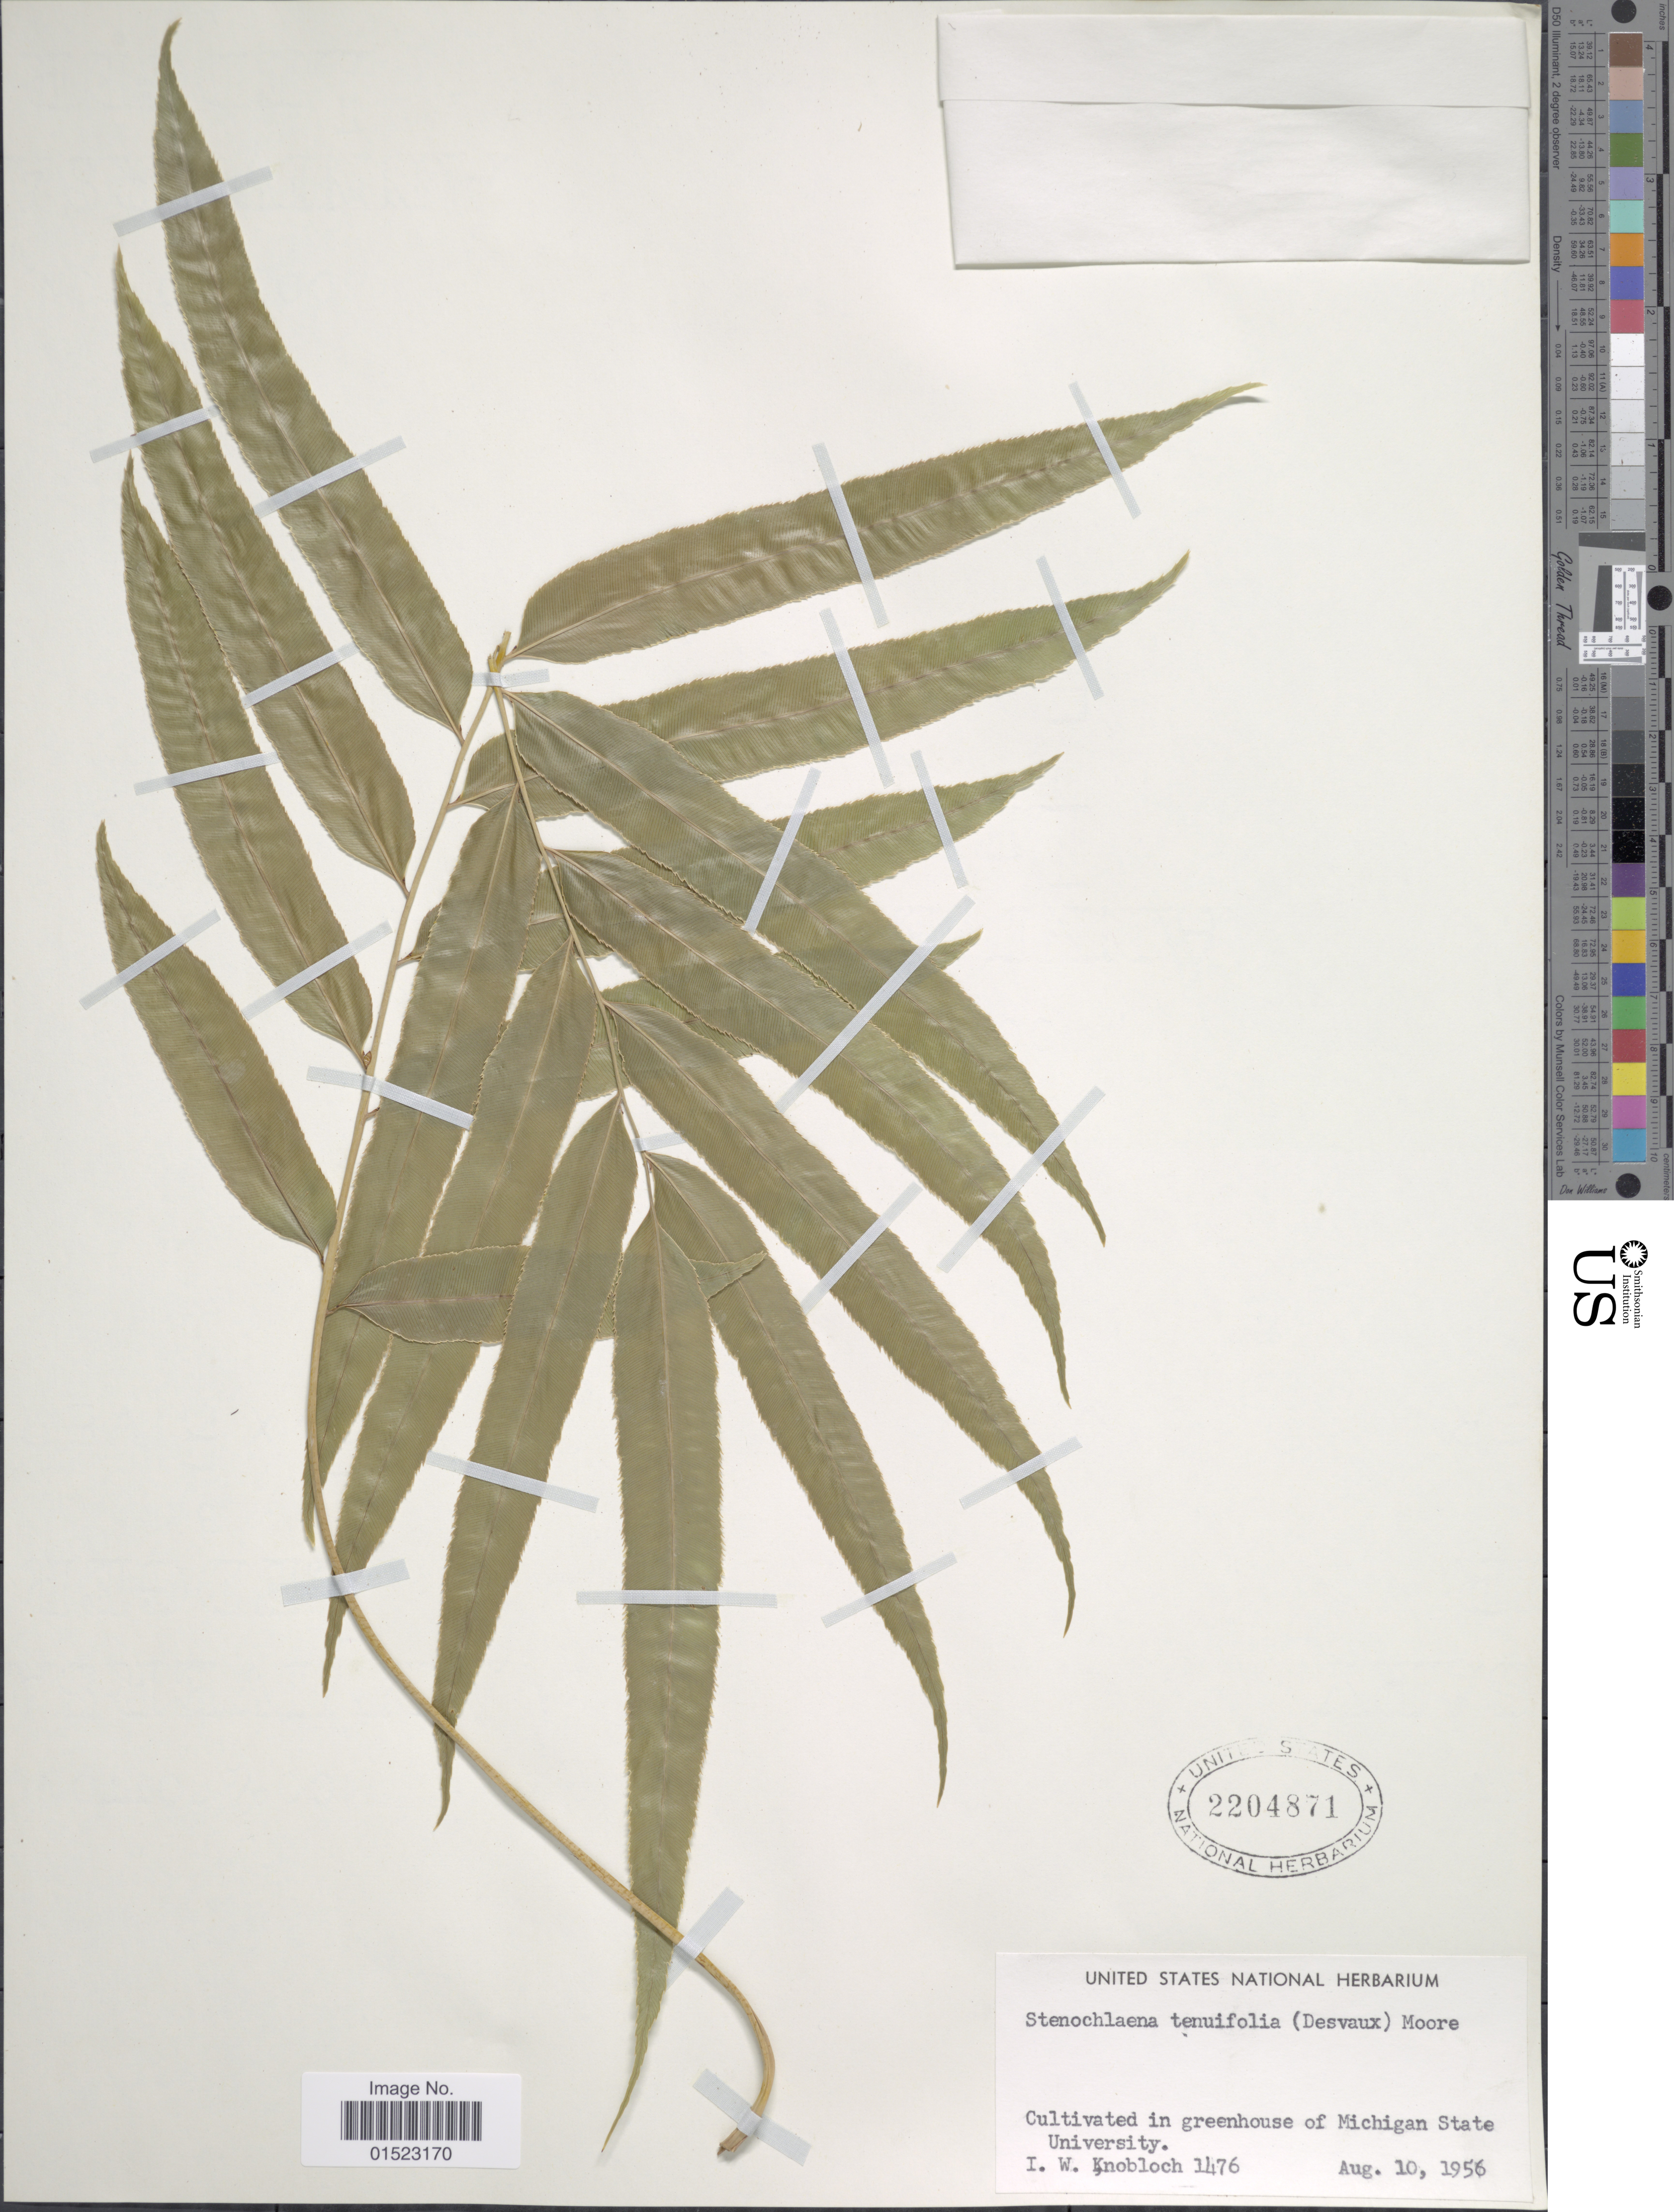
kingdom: Plantae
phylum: Tracheophyta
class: Polypodiopsida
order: Polypodiales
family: Blechnaceae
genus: Stenochlaena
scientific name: Stenochlaena tenuifolia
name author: (Desv.) T. Moore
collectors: I. W. Knobloch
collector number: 1476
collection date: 1956-08-10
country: United States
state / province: Michigan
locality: Greenhouse of Michigan State University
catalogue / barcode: US 2204871